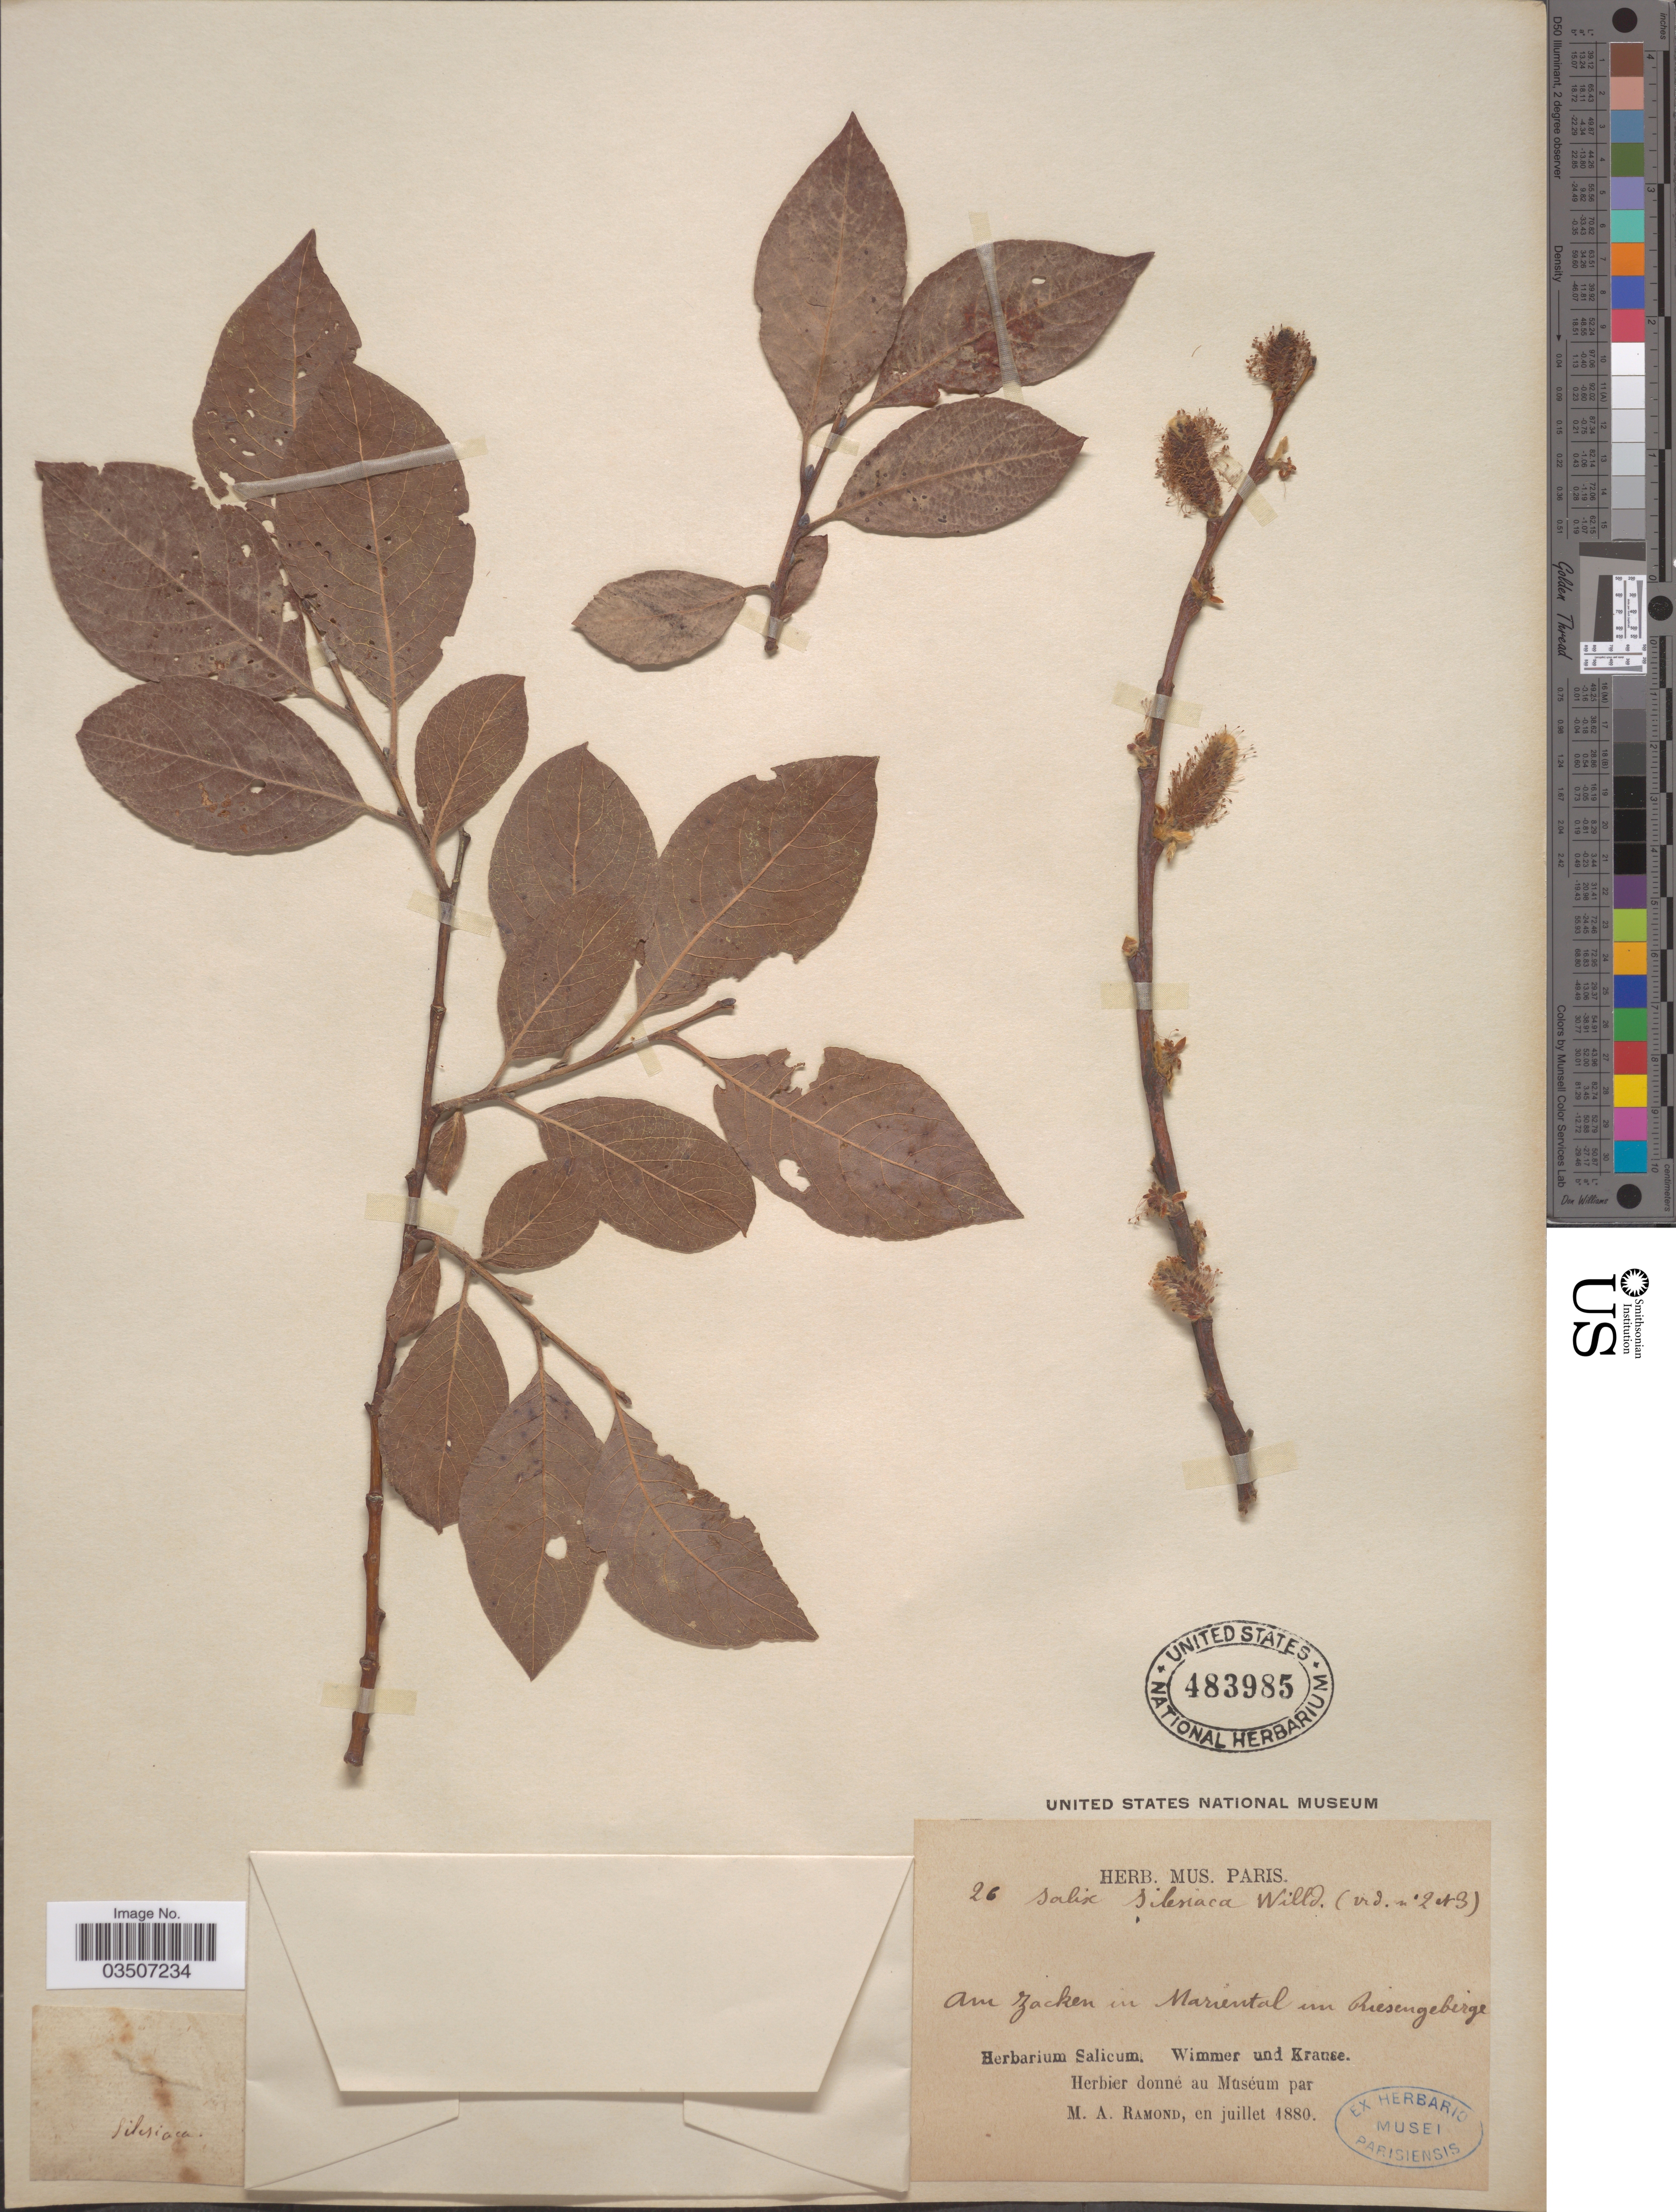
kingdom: Plantae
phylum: Tracheophyta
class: Magnoliopsida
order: Malpighiales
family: Salicaceae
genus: Salix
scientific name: Salix silesiaca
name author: Willd.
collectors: ex herb. Mus. Paris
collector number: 26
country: Poland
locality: Am zacken in Mariental im Riesengebirge.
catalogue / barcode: US 483985